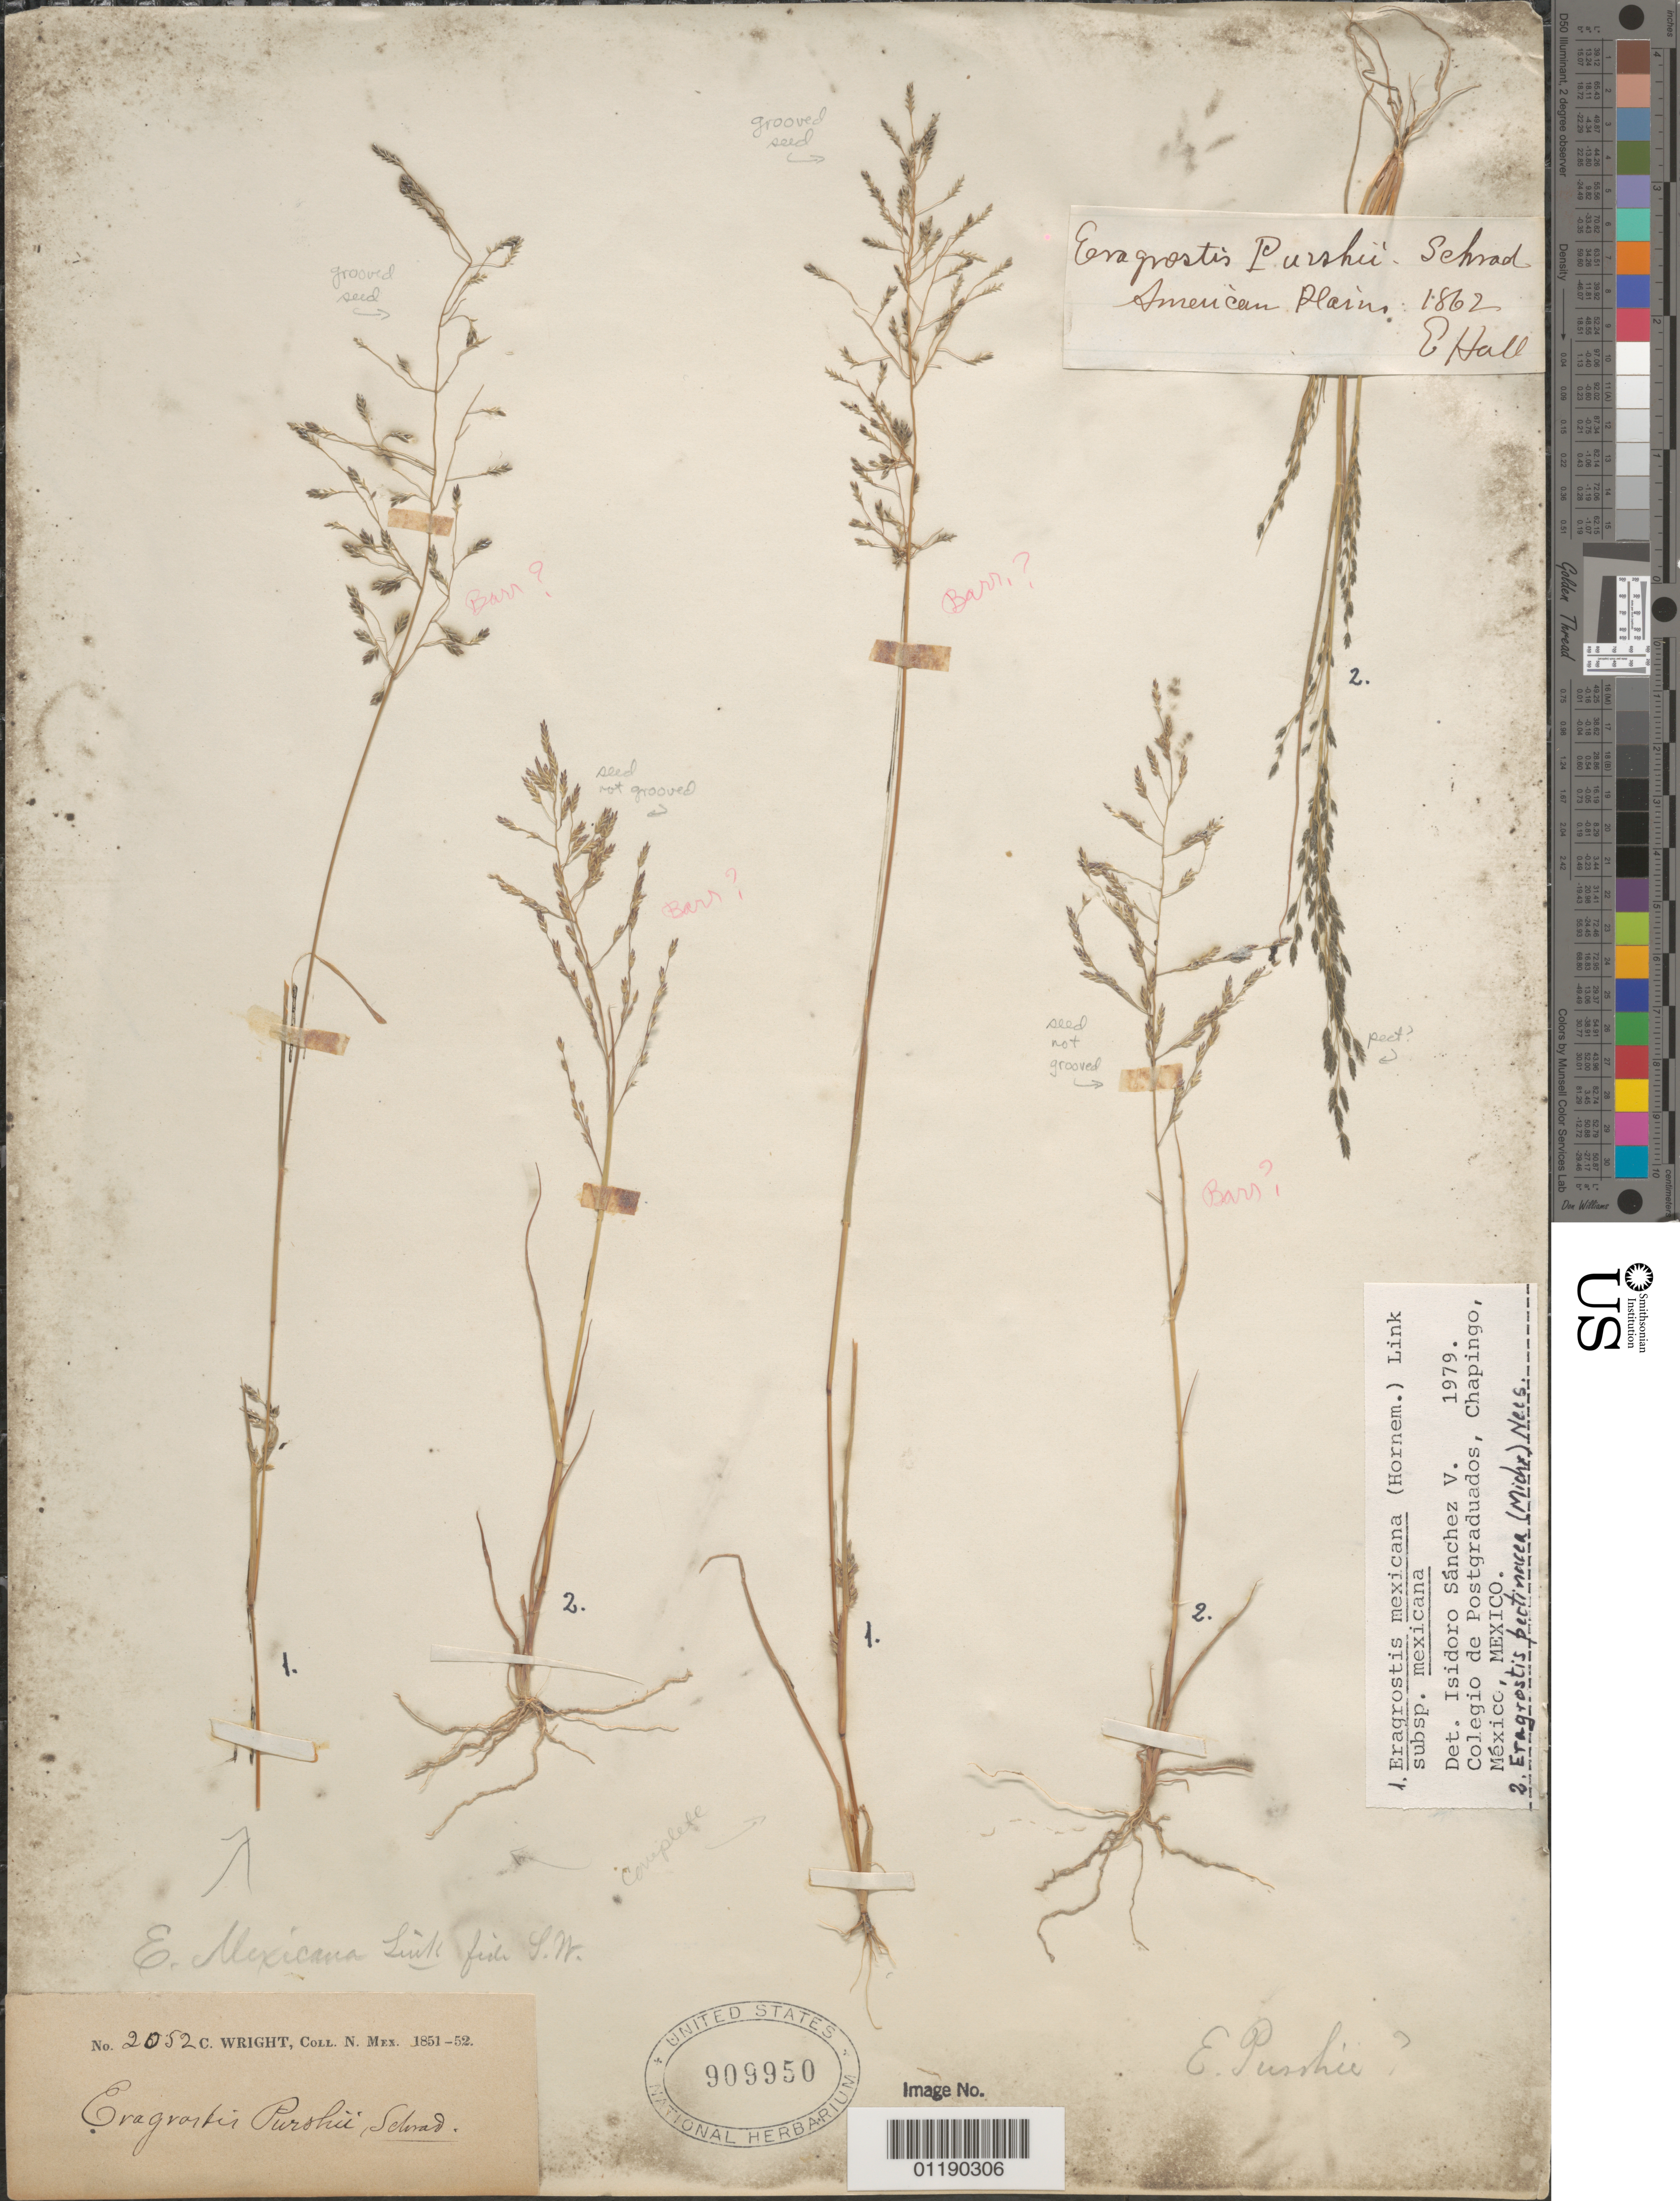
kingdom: Plantae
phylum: Tracheophyta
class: Liliopsida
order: Poales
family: Poaceae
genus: Eragrostis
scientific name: Eragrostis mexicana subsp. mexicana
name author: (Hornem.) Link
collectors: C. Wright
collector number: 2052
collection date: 1851/1852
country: United States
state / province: New Mexico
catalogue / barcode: US 909950